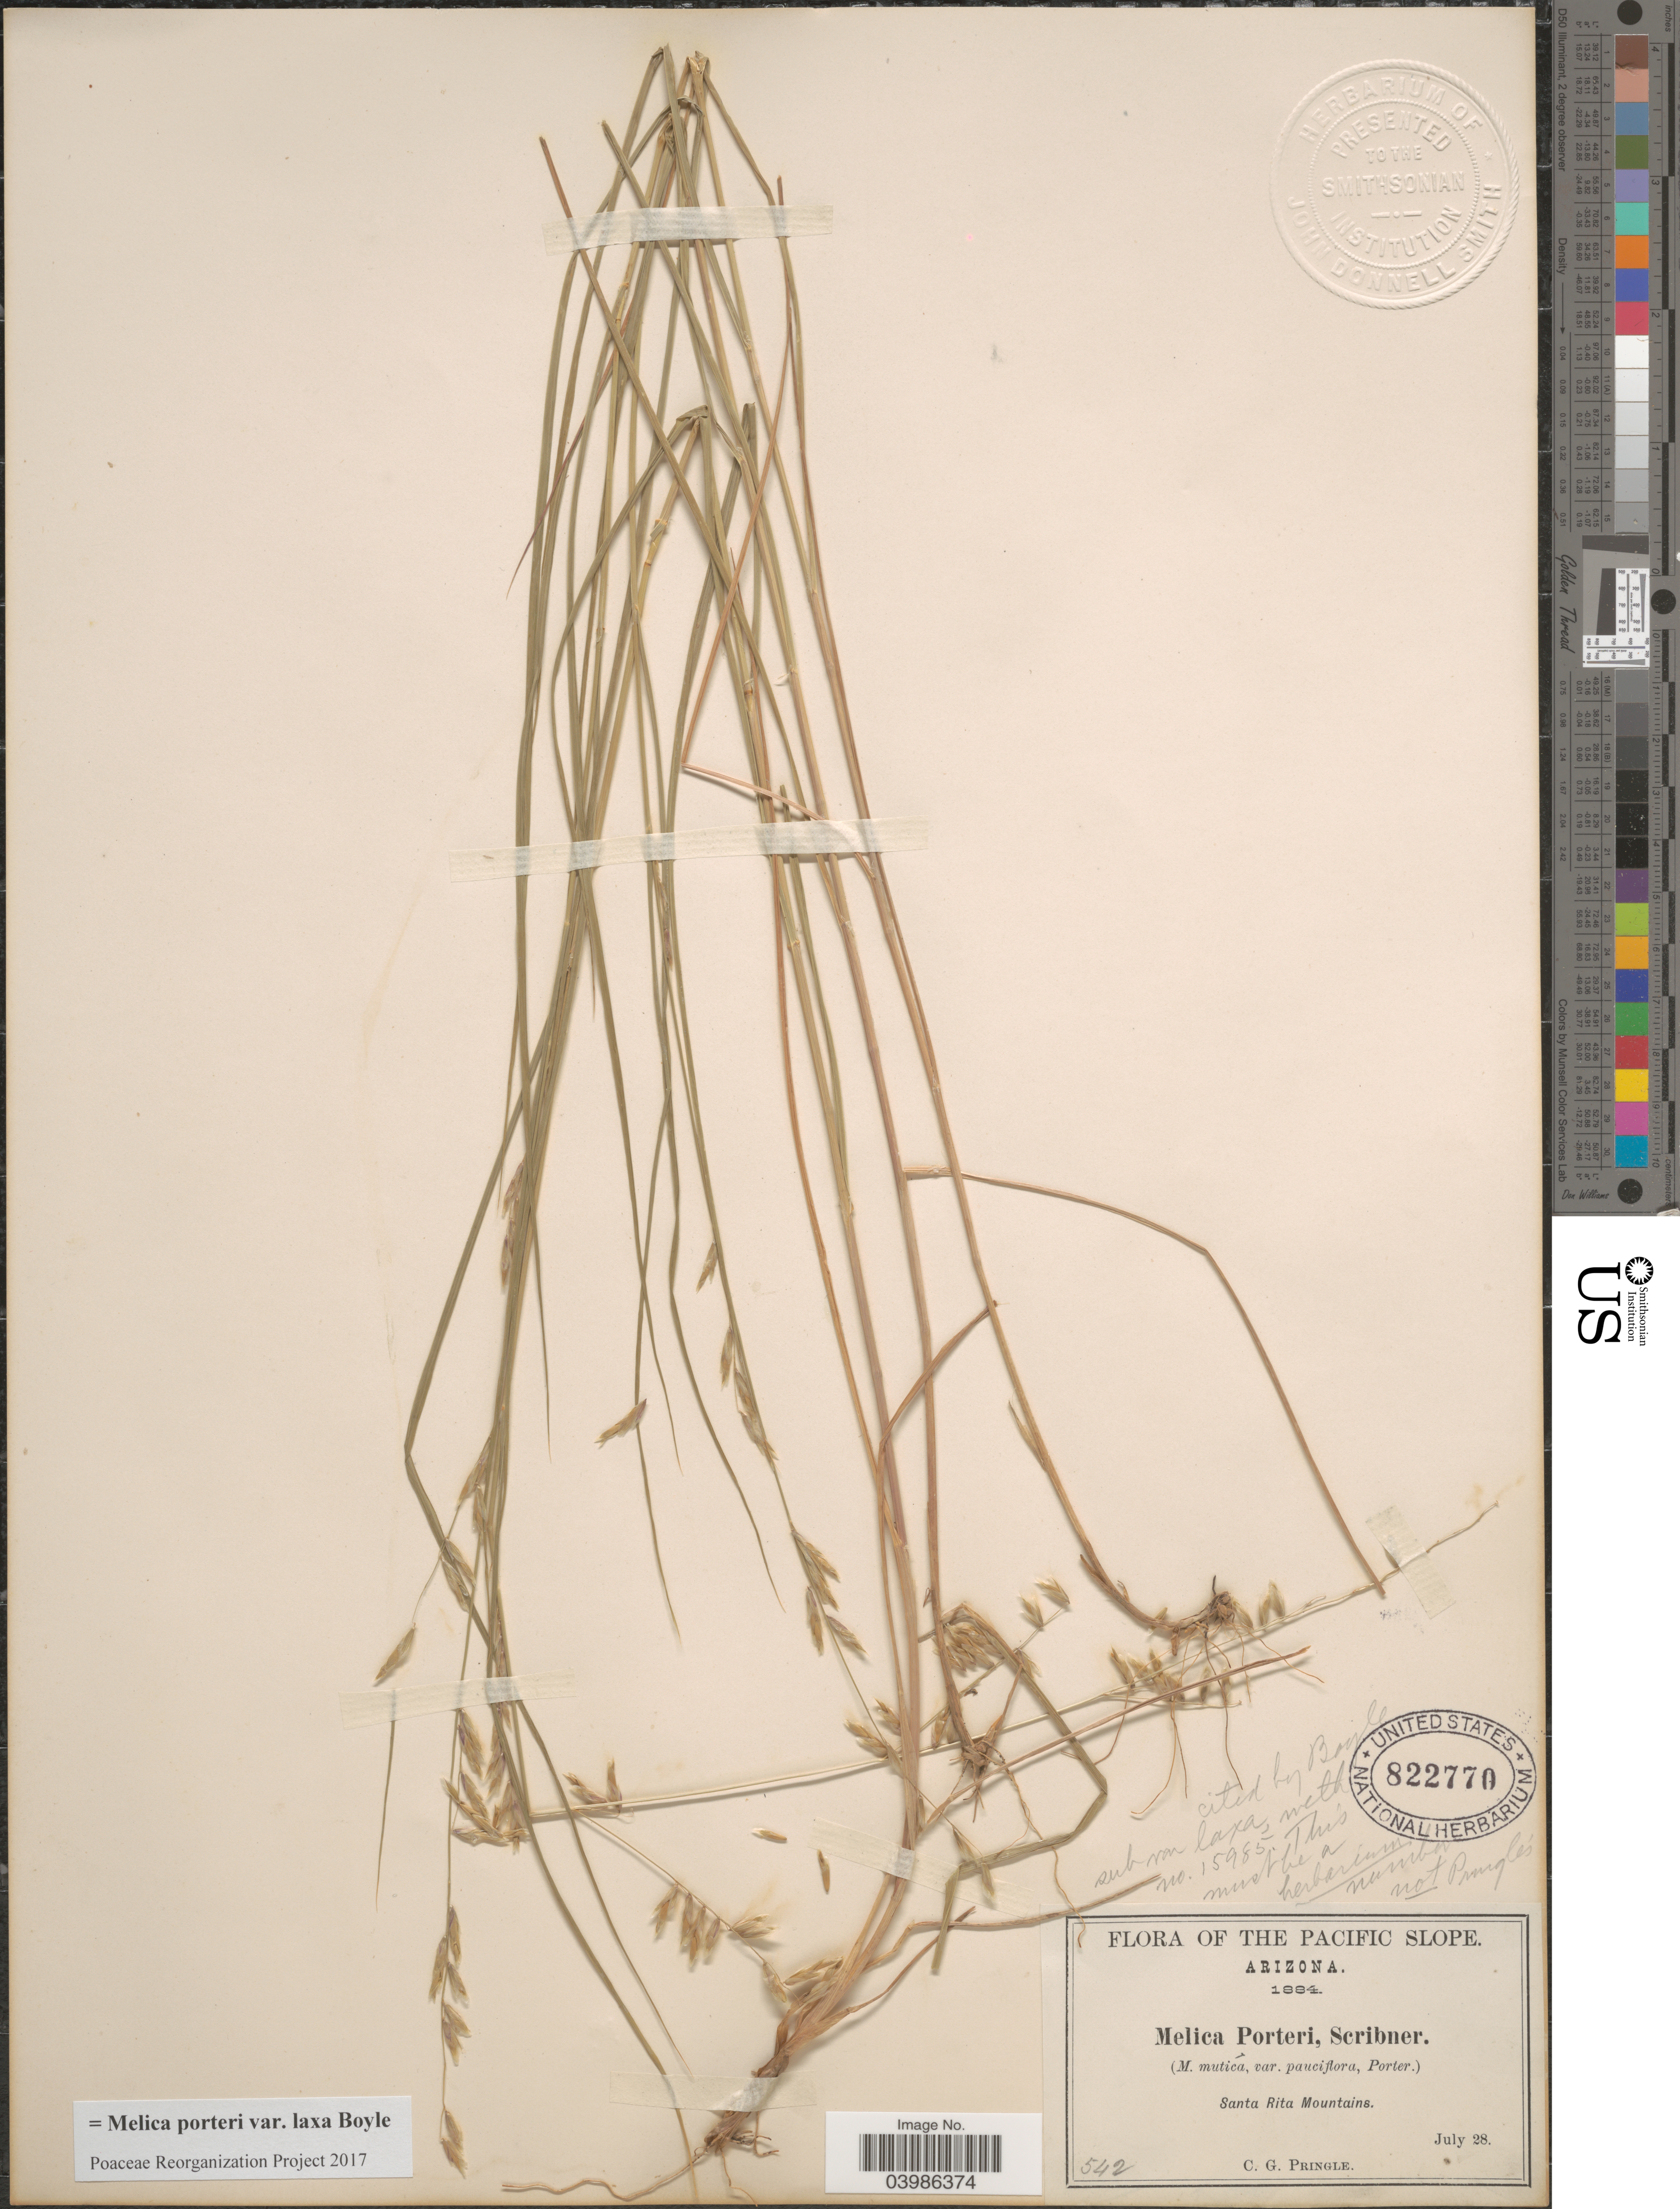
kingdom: Plantae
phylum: Tracheophyta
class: Liliopsida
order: Poales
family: Poaceae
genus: Melica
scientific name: Melica porteri var. laxa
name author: Boyle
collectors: C. G. Pringle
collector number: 542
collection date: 1884-07-28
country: United States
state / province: Arizona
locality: The Pacific Slope. Santa Rita Mountains.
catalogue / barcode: US 822770